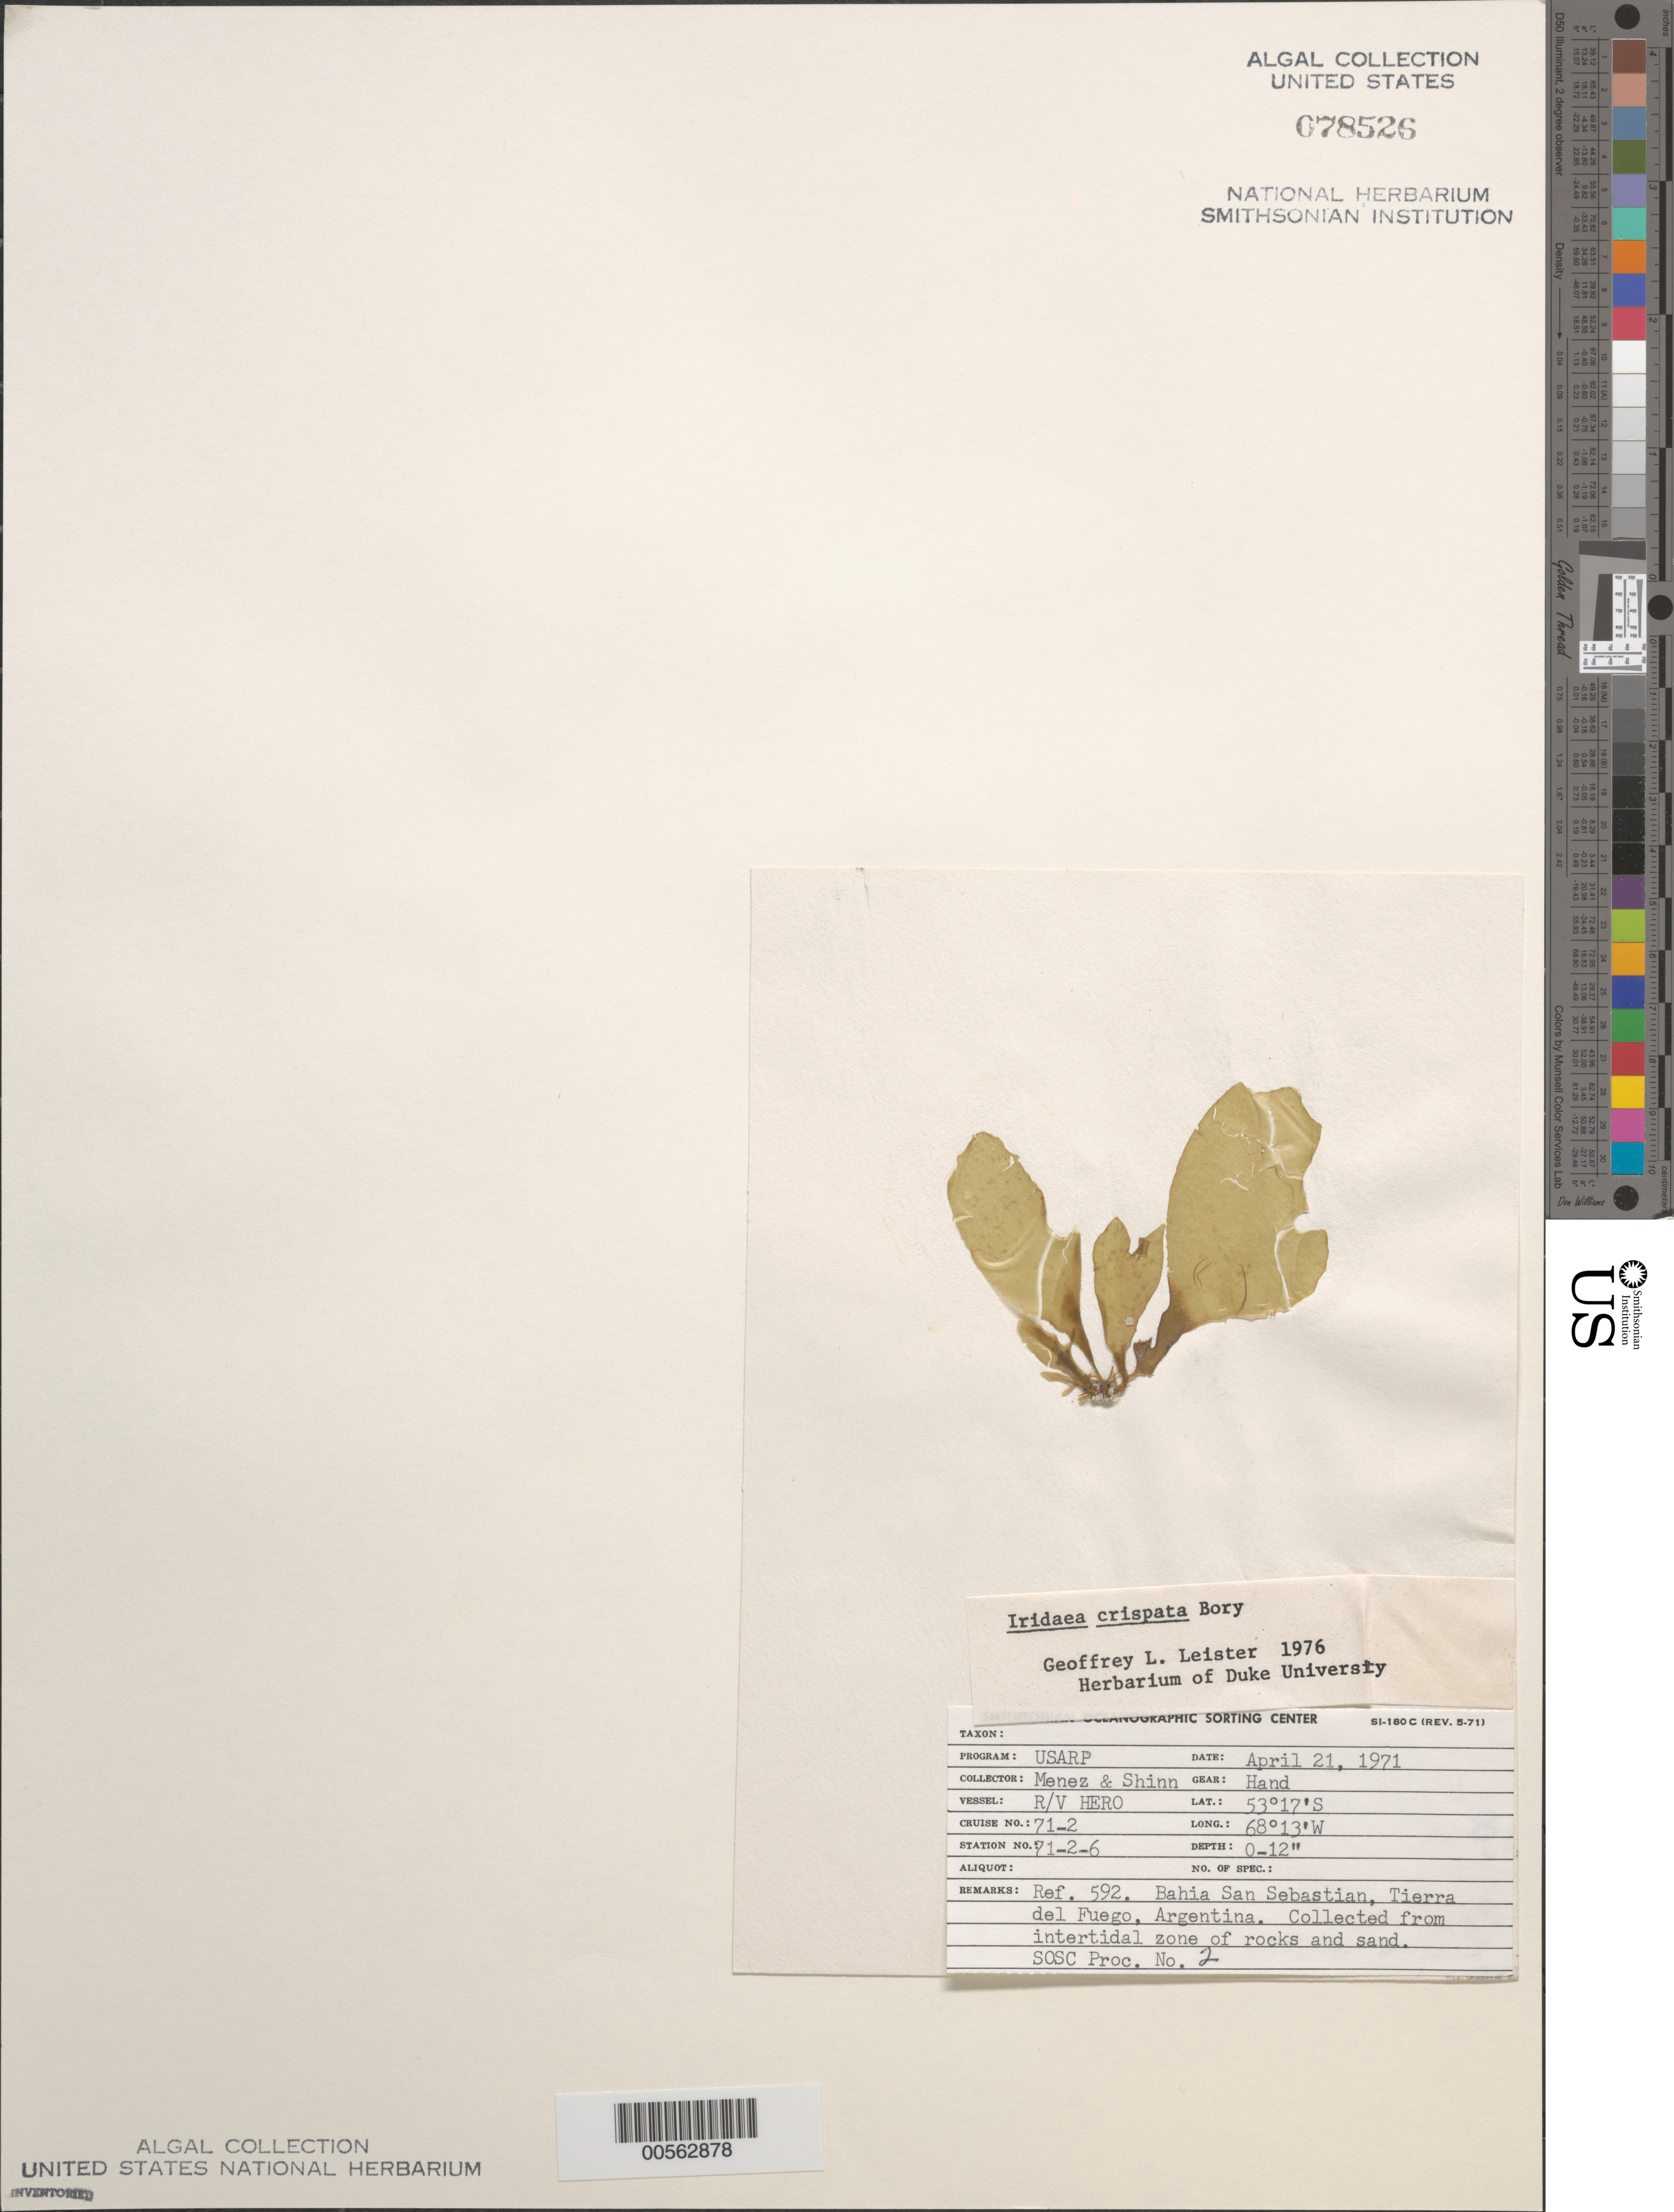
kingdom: Plantae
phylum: Rhodophyta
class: Florideophyceae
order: Gigartinales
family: Gigartinaceae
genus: Sarcothalia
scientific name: Sarcothalia crispata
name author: (Bory) Leister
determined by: Algae name updating Project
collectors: Meñez & -. Shinn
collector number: Station 71-2-6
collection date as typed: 21 Apr 1969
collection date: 1969-04-21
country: Argentina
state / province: Tierra del Fuego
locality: Bahia San Sebastian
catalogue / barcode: US 78526